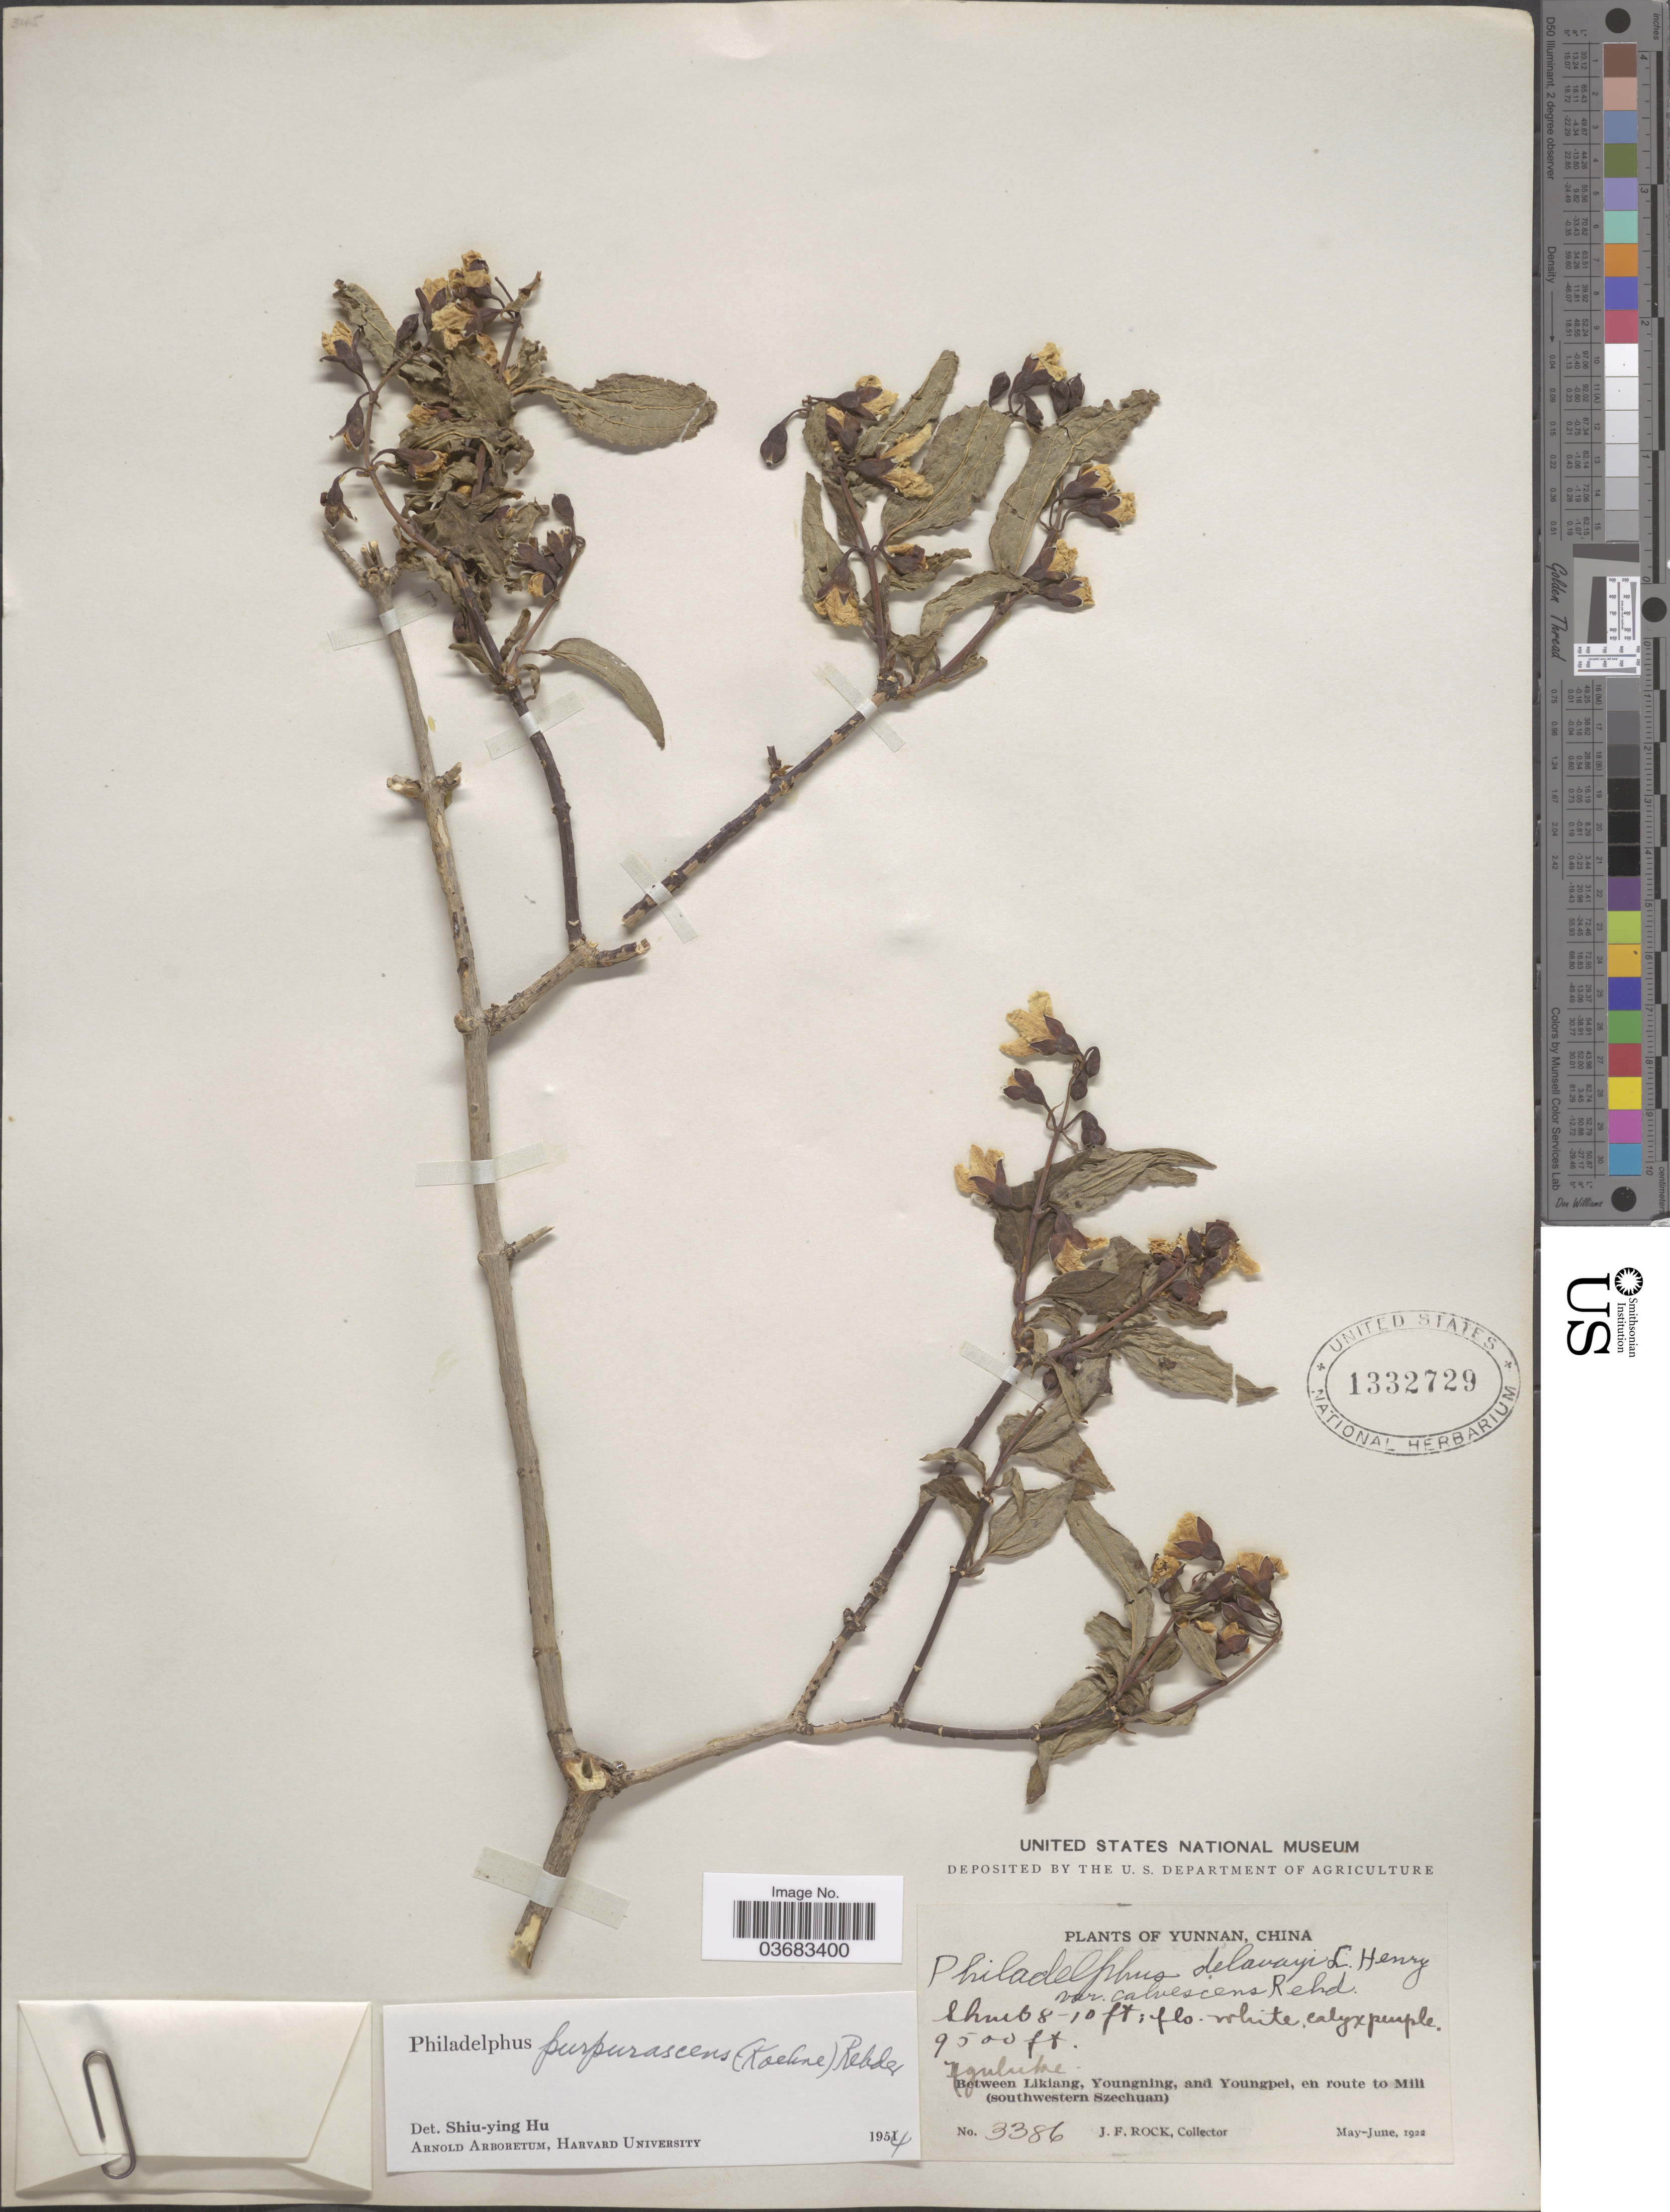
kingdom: Plantae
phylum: Tracheophyta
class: Magnoliopsida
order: Cornales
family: Hydrangeaceae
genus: Philadelphus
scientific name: Philadelphus purpurascens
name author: (Koehne) Rehder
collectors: J. Rock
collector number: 3386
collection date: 1922-05/1922-06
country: China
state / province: Yunnan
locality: Iguluke. Between Likiang, Youngning, and Youngpei, en route to Mili (southwestern Szechuan).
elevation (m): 2896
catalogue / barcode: US 1332729